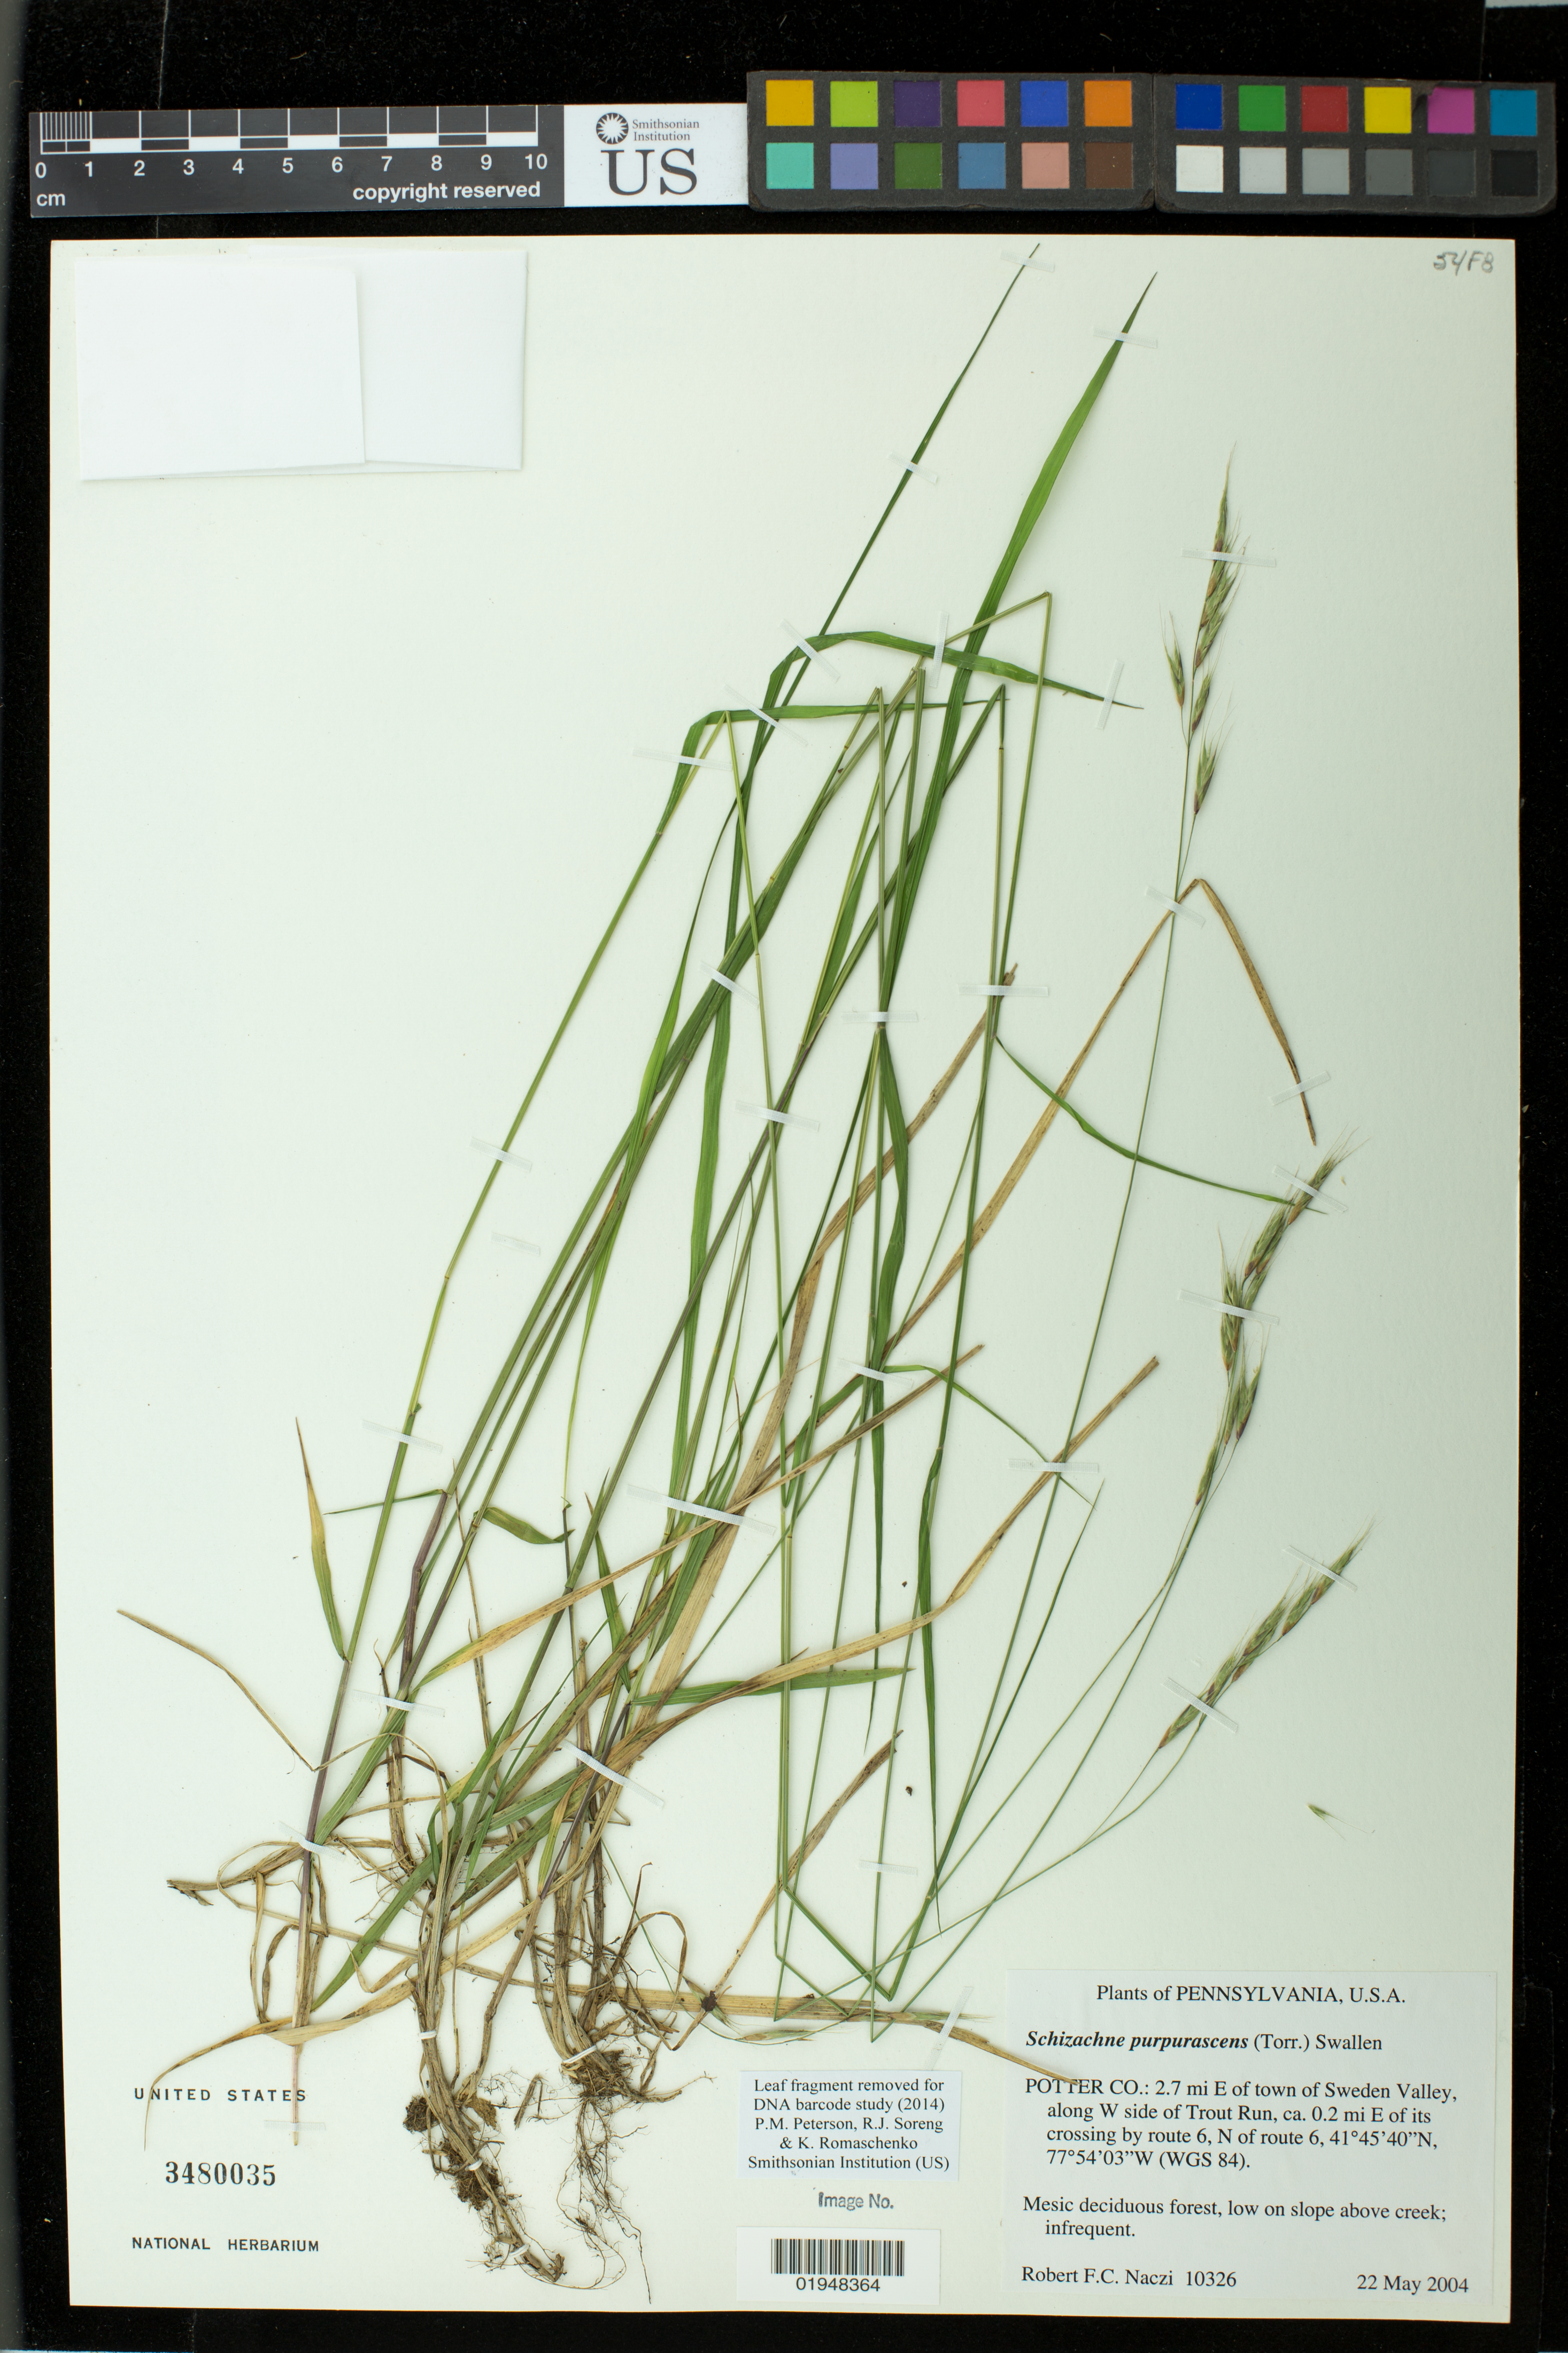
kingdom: Plantae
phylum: Tracheophyta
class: Liliopsida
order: Poales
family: Poaceae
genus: Schizachne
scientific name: Schizachne purpurascens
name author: (Torr.) Swallen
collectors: R. F. C. Naczi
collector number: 10326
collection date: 2004-05-22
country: United States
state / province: Pennsylvania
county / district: Potter County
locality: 2.7 mi E of town of Sweden Valley, along W side of Trout Run, ca. 0.2 mi E of its crossing by route 6, N of route 6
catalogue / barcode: US 3480035